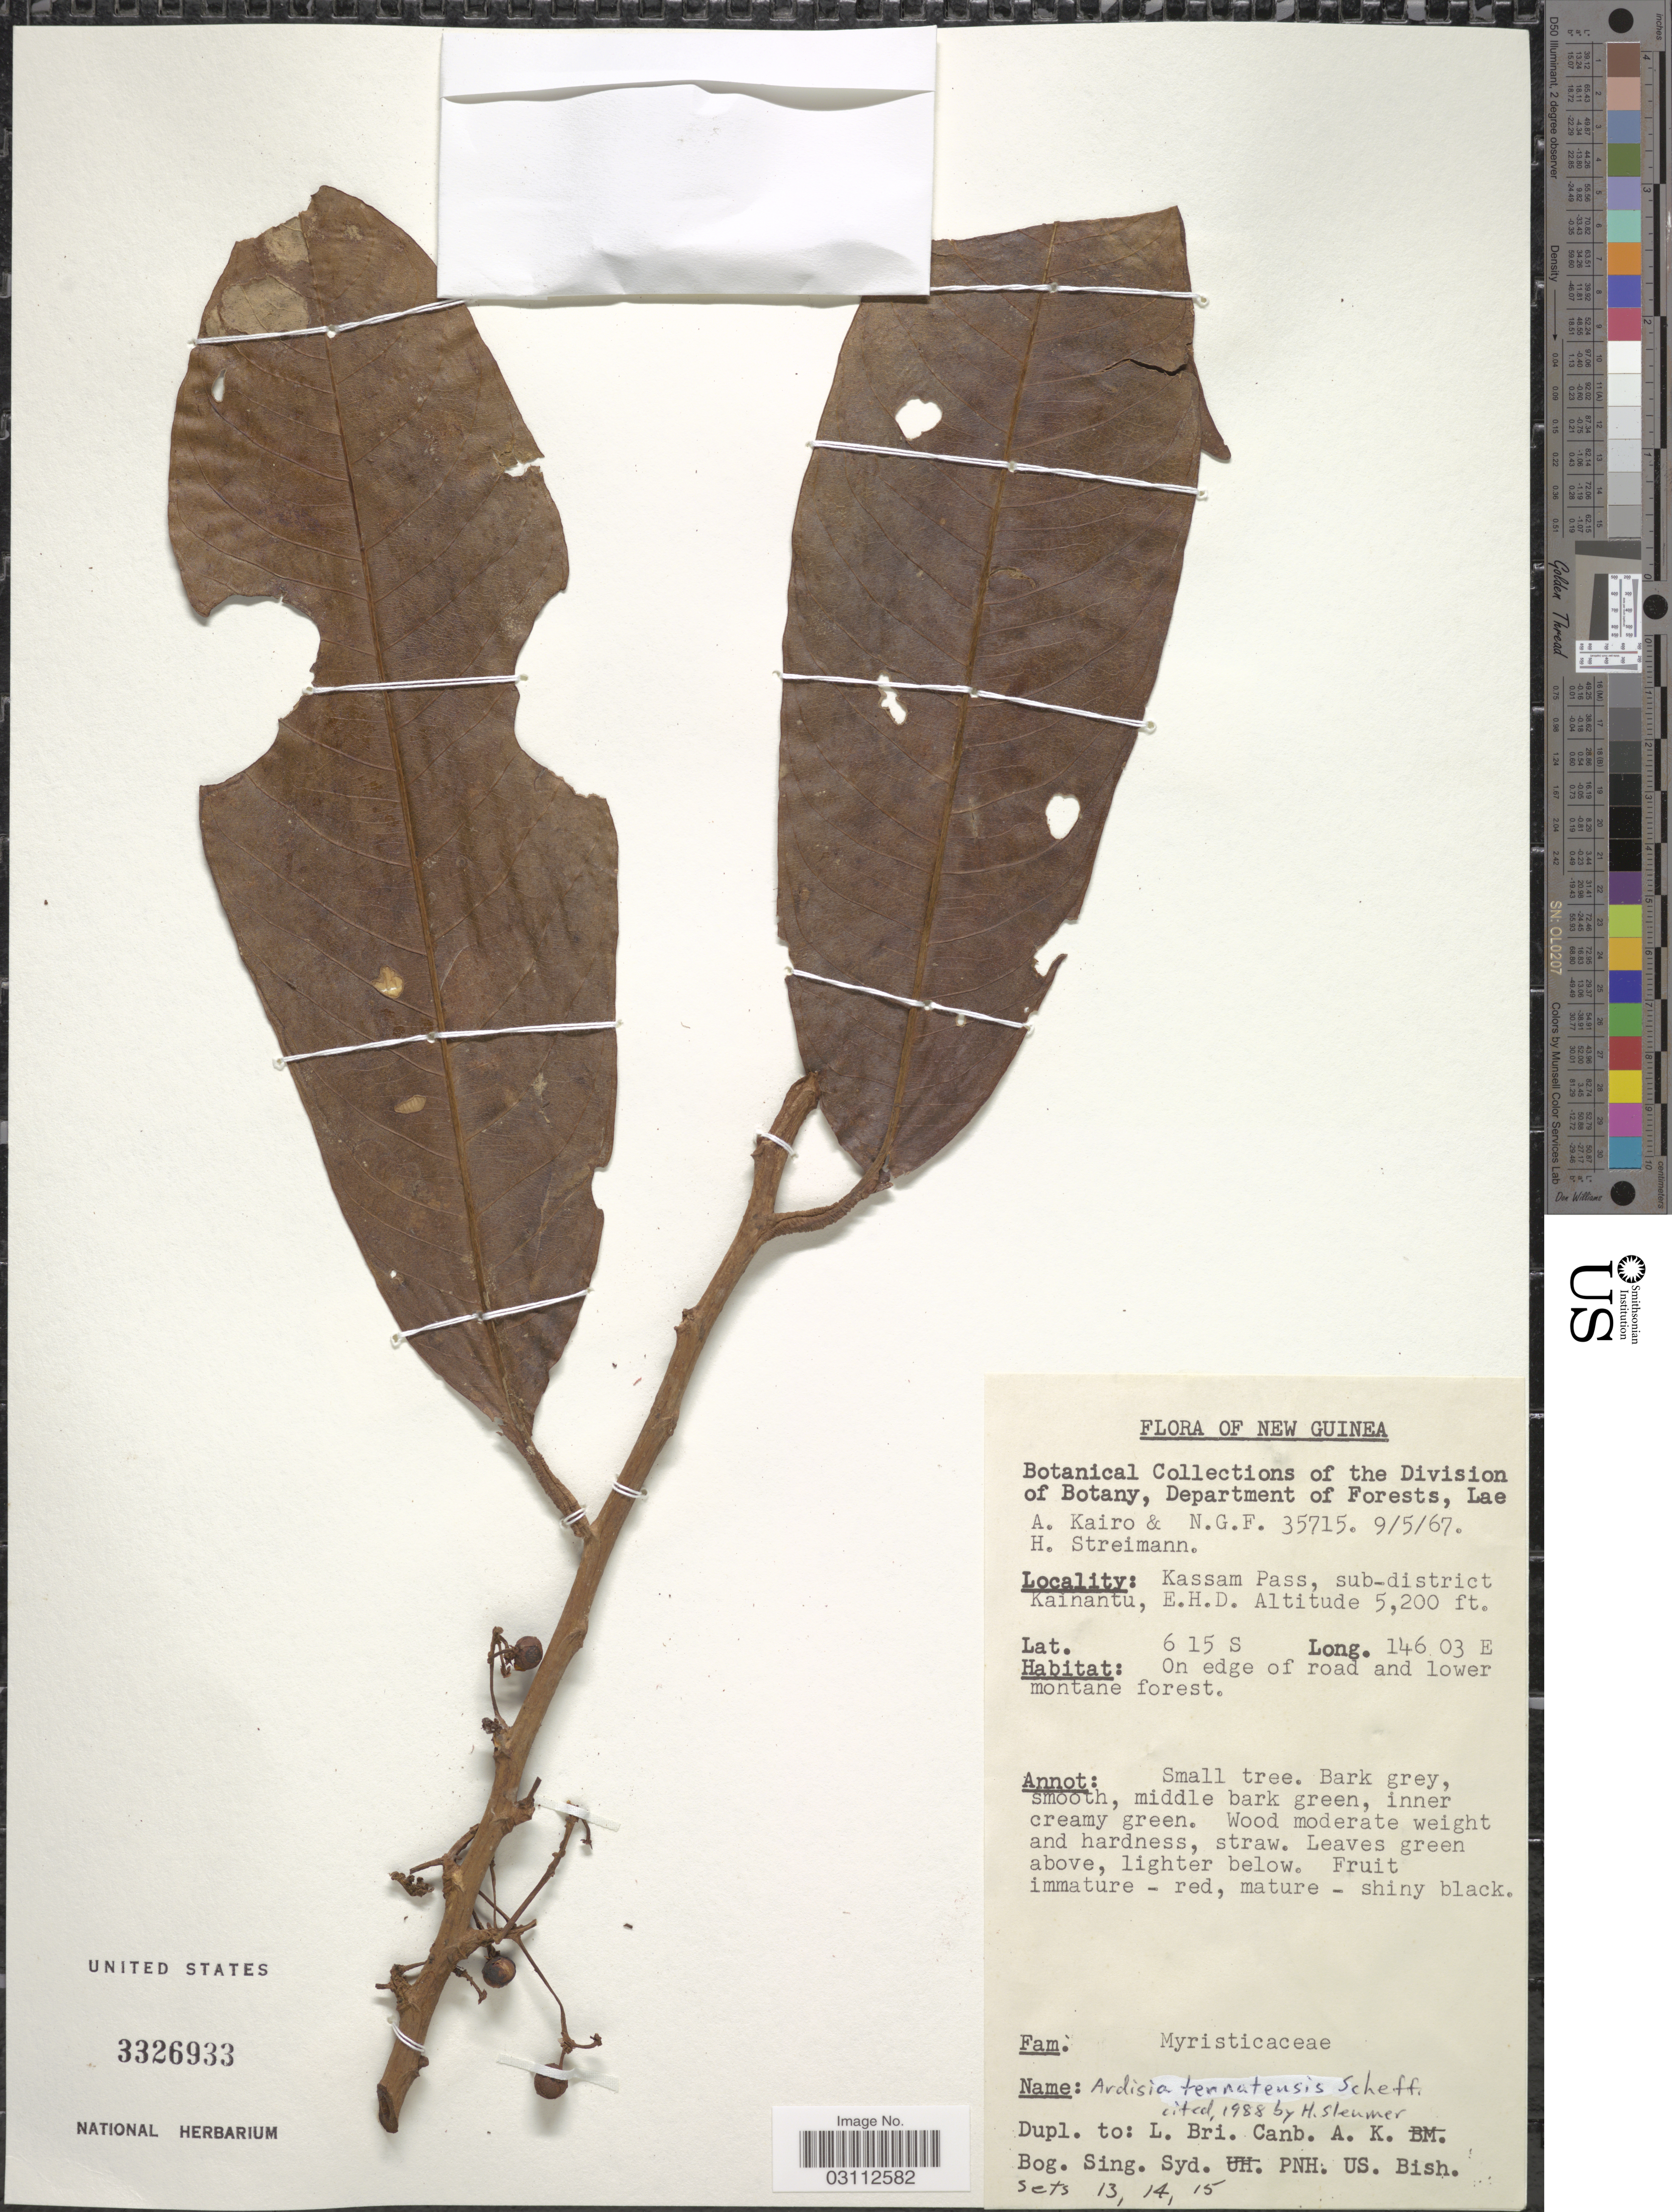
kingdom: Plantae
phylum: Tracheophyta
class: Magnoliopsida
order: Ericales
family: Primulaceae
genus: Ardisia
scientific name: Ardisia ternatensis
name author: Scheff.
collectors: A. Kairo & H. Streimann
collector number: NGF35715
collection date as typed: Transcribed d/m/y: 9/5/67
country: Papua New Guinea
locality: New Guinea, Kassam Pass, sub-district Kainantu, E.H.D.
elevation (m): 1585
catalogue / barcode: US 3326933